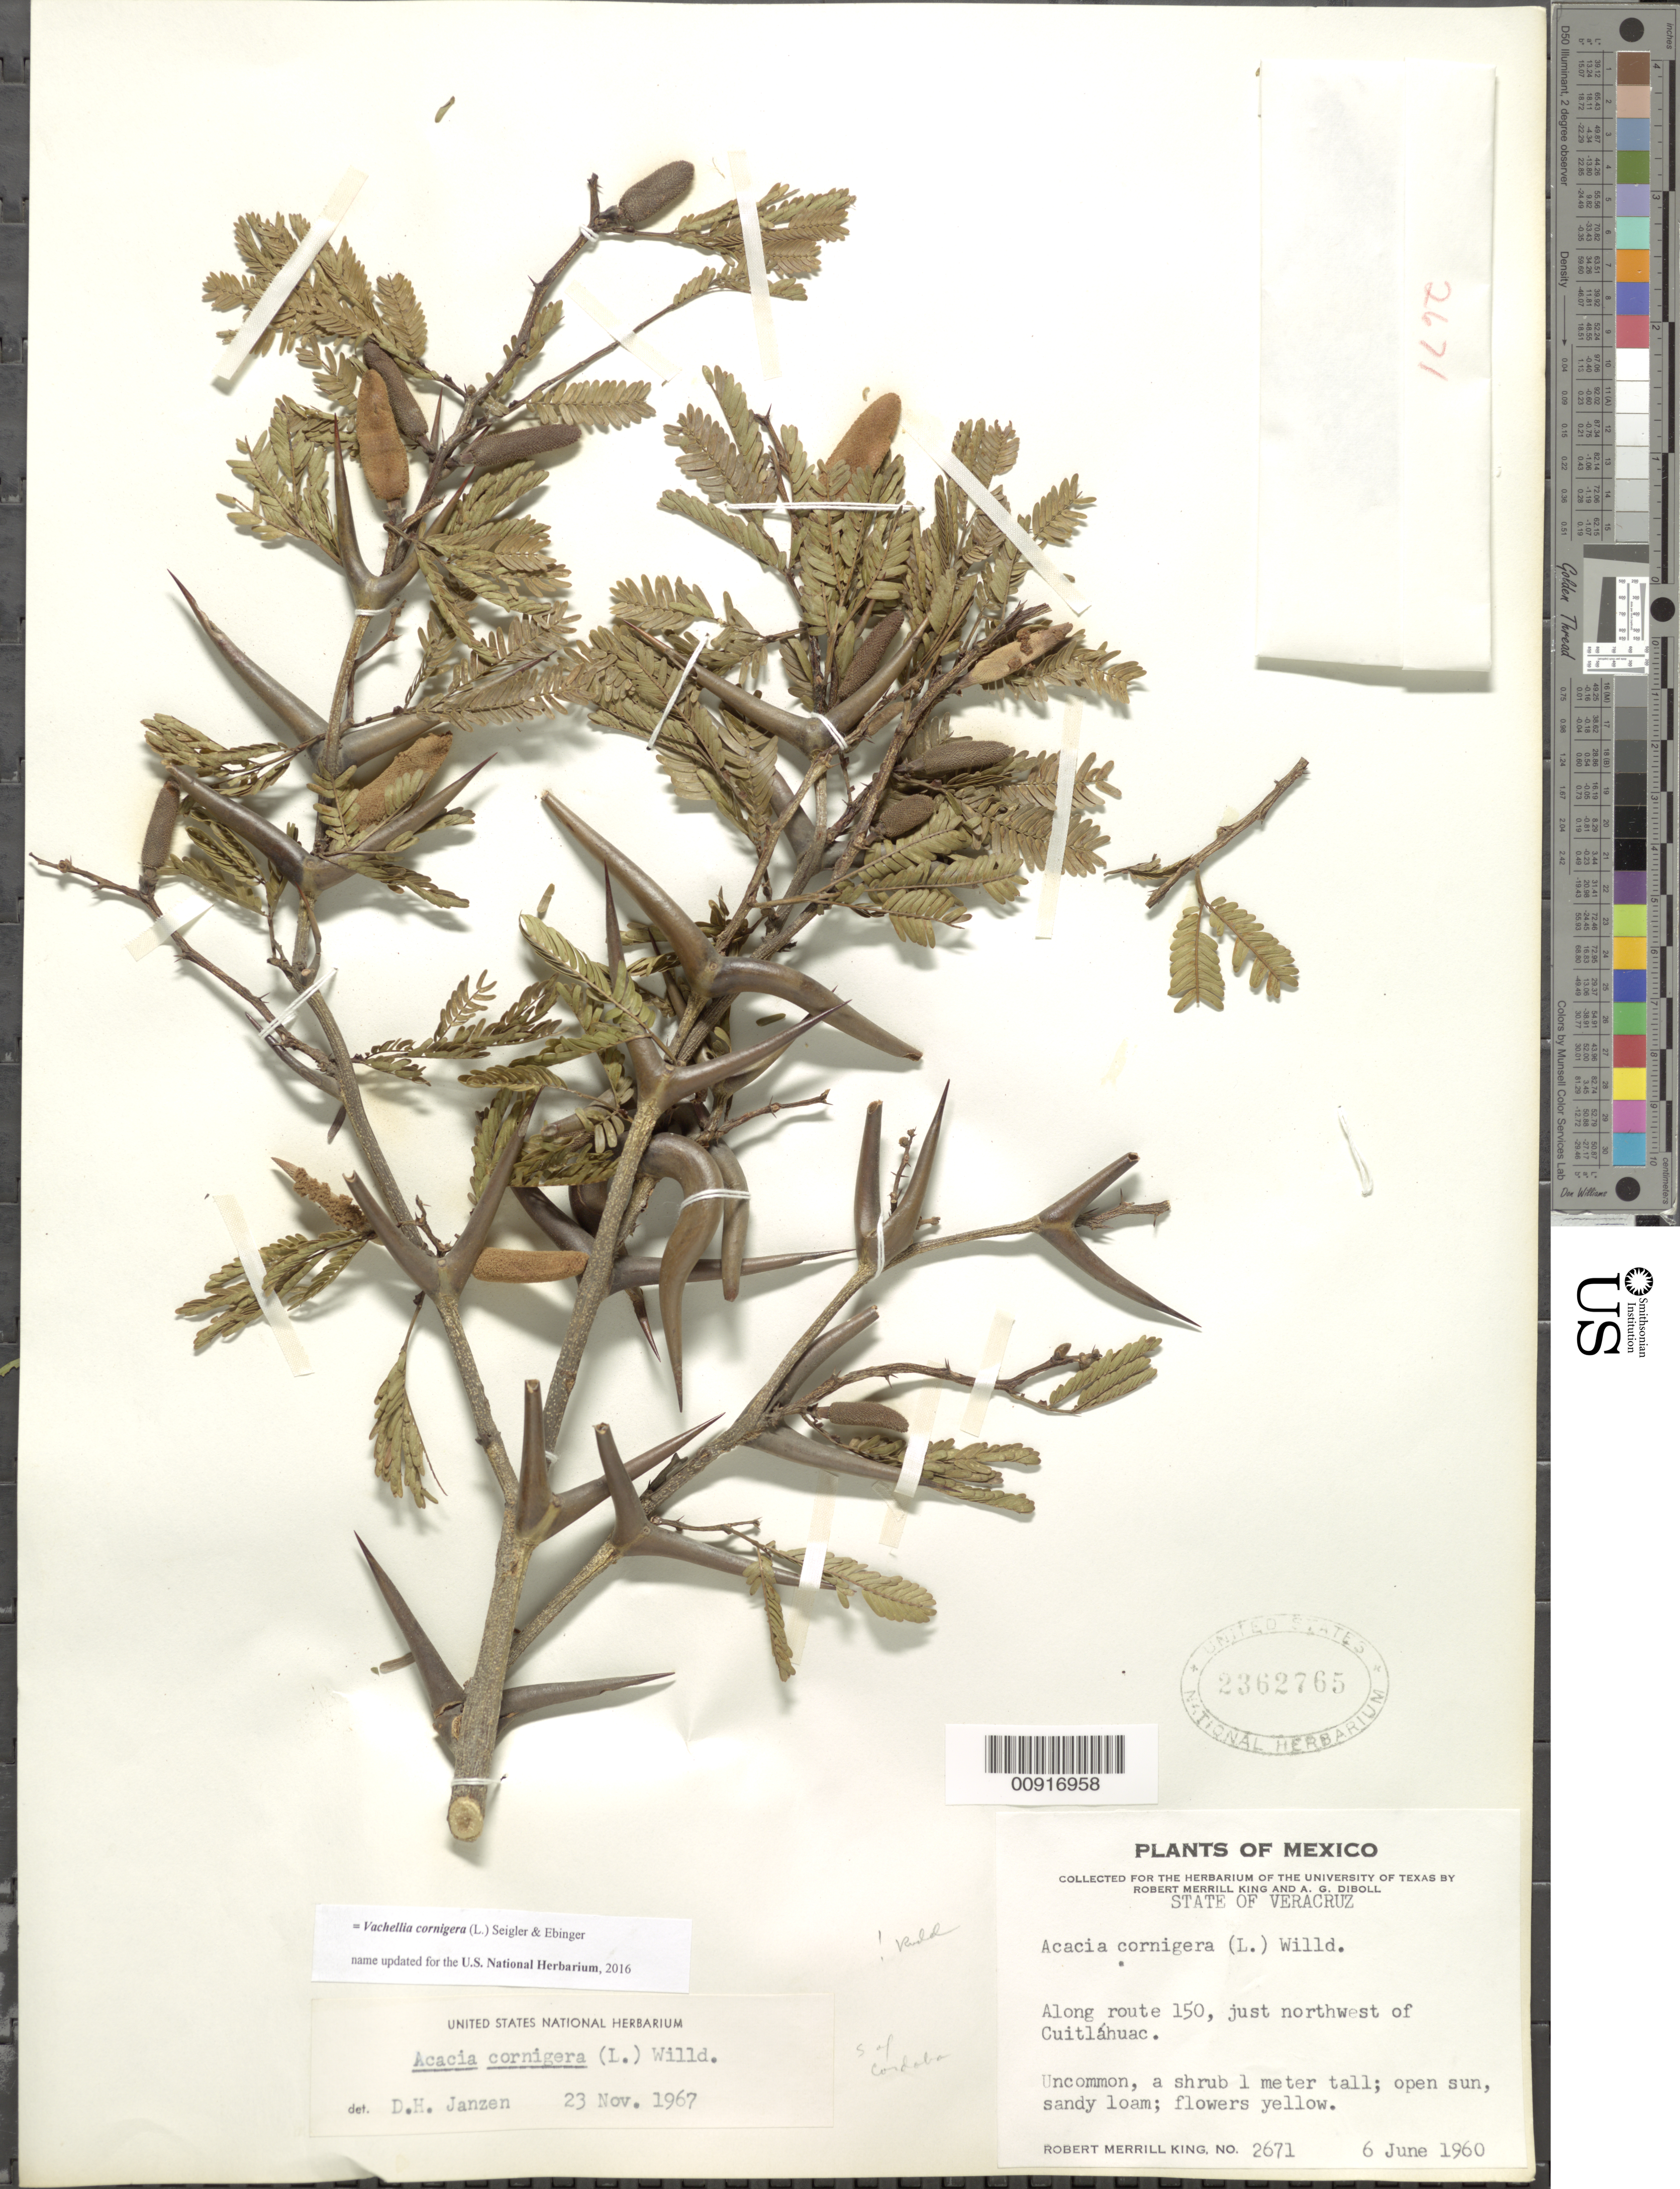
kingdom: Plantae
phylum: Tracheophyta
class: Magnoliopsida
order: Fabales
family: Fabaceae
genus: Vachellia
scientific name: Vachellia cornigera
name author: (L.) Seigler & Ebinger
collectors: R. M. King & A. Diboll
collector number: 2671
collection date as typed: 06 Jun 1960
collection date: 1960-06-06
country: Mexico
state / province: Veracruz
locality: Along route 150, just northwest of Cuitláhuac. S of Córdoba.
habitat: Open sun, sandy loam.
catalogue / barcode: US 2362765